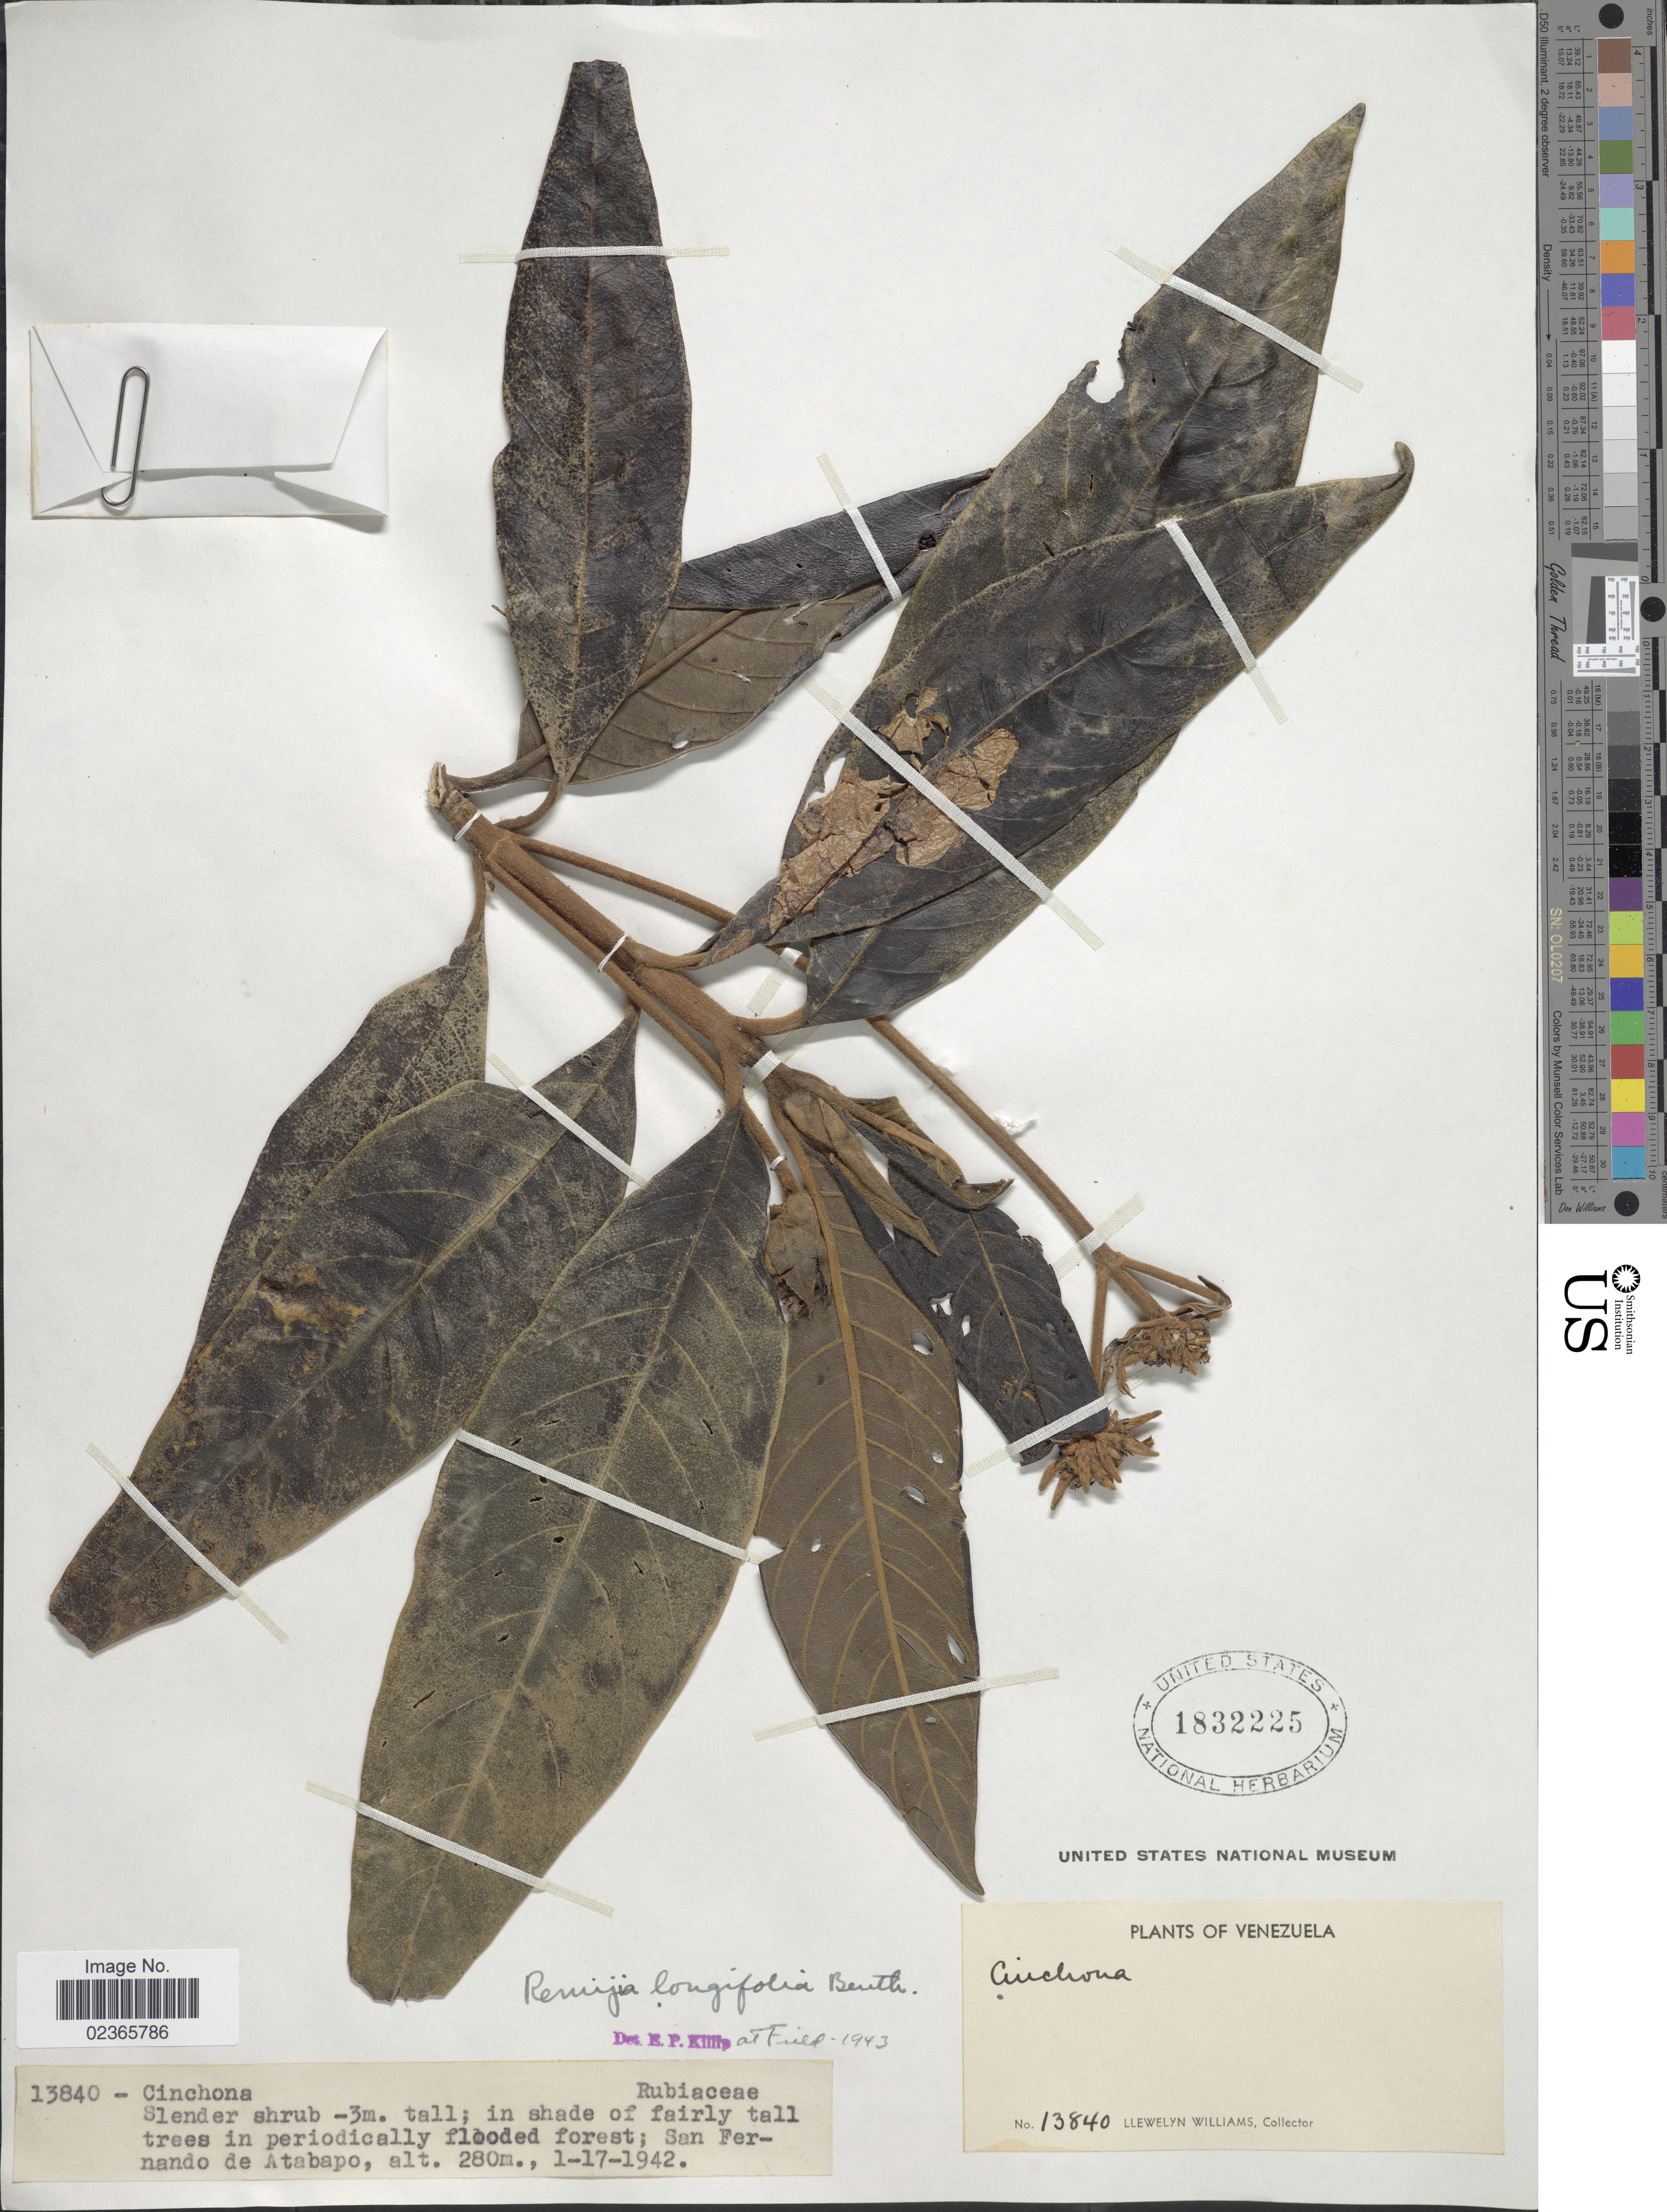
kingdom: Plantae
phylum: Tracheophyta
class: Magnoliopsida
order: Gentianales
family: Rubiaceae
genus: Remijia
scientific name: Remijia longifolia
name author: Benth. ex Standl.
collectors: Ll. Williams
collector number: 13840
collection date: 1942-01-17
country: Venezuela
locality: San Fernando de Atabapo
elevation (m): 280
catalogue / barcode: US 1832225